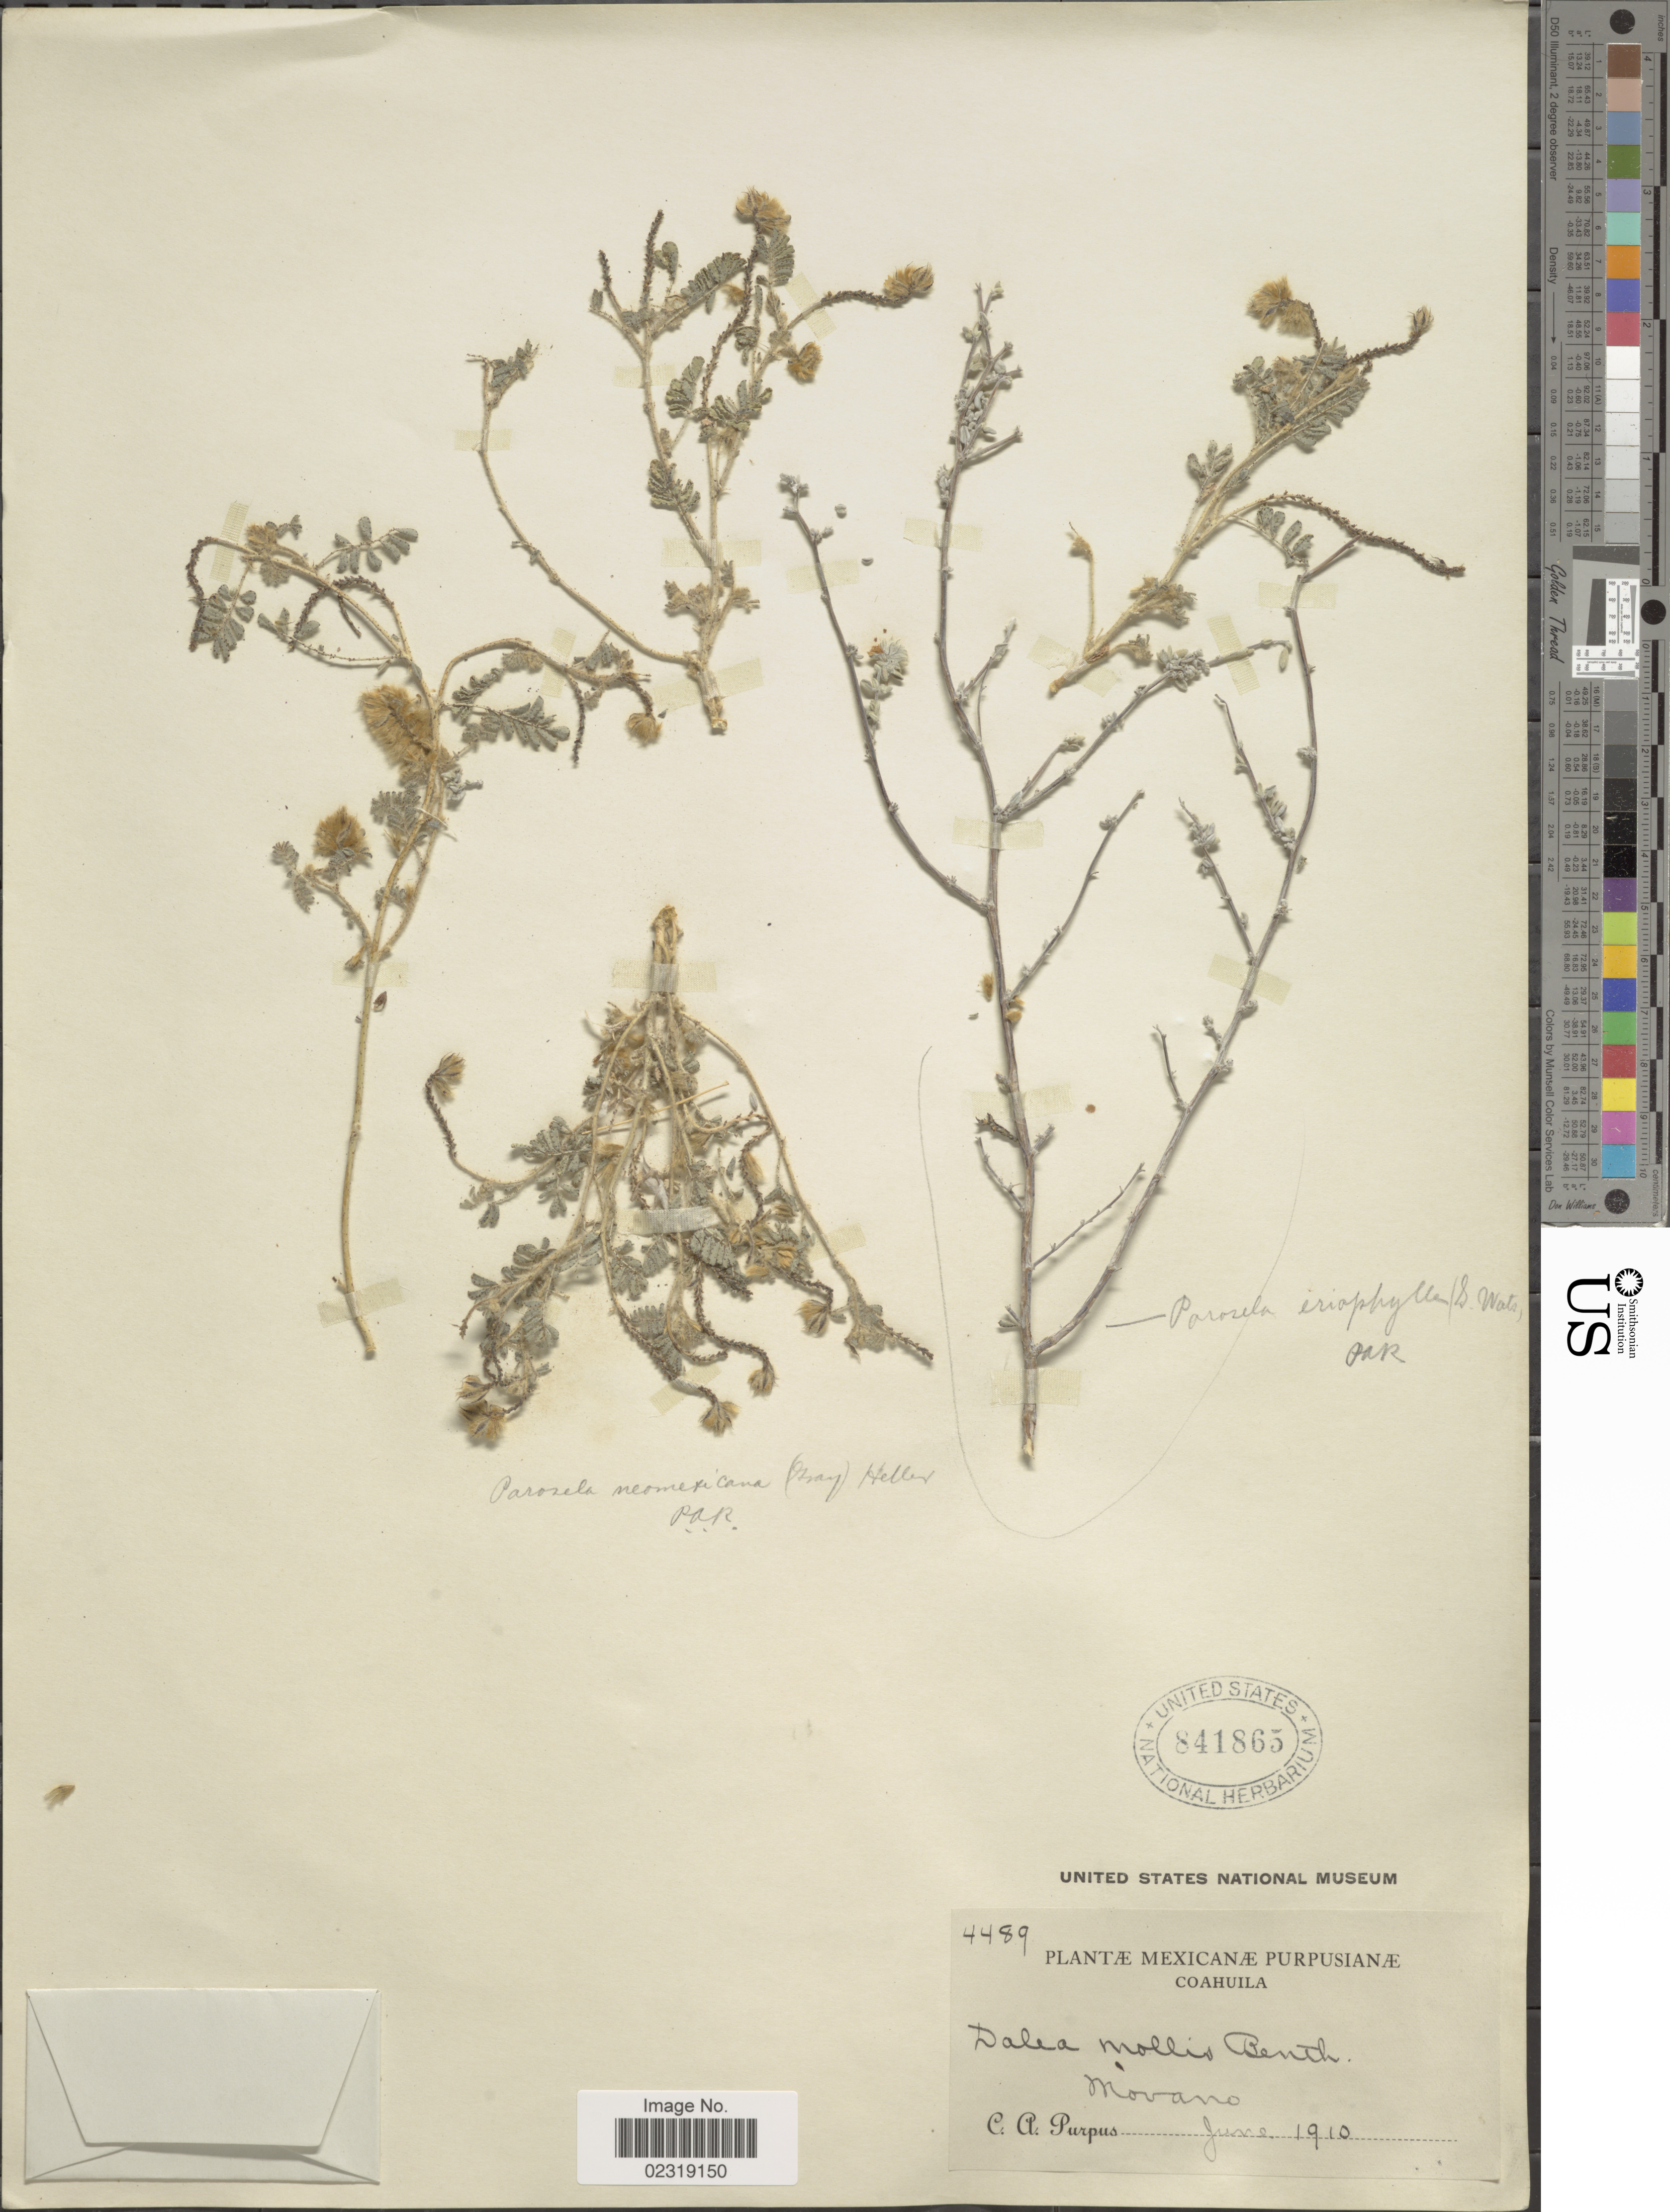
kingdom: Plantae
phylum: Tracheophyta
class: Magnoliopsida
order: Fabales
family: Fabaceae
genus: Dalea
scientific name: Dalea eriophylla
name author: S. Watson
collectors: C. A. Purpus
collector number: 4489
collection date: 1910-06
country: Mexico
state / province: Coahuila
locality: Mexicanae, Coahuila, Morano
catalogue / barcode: US 841865